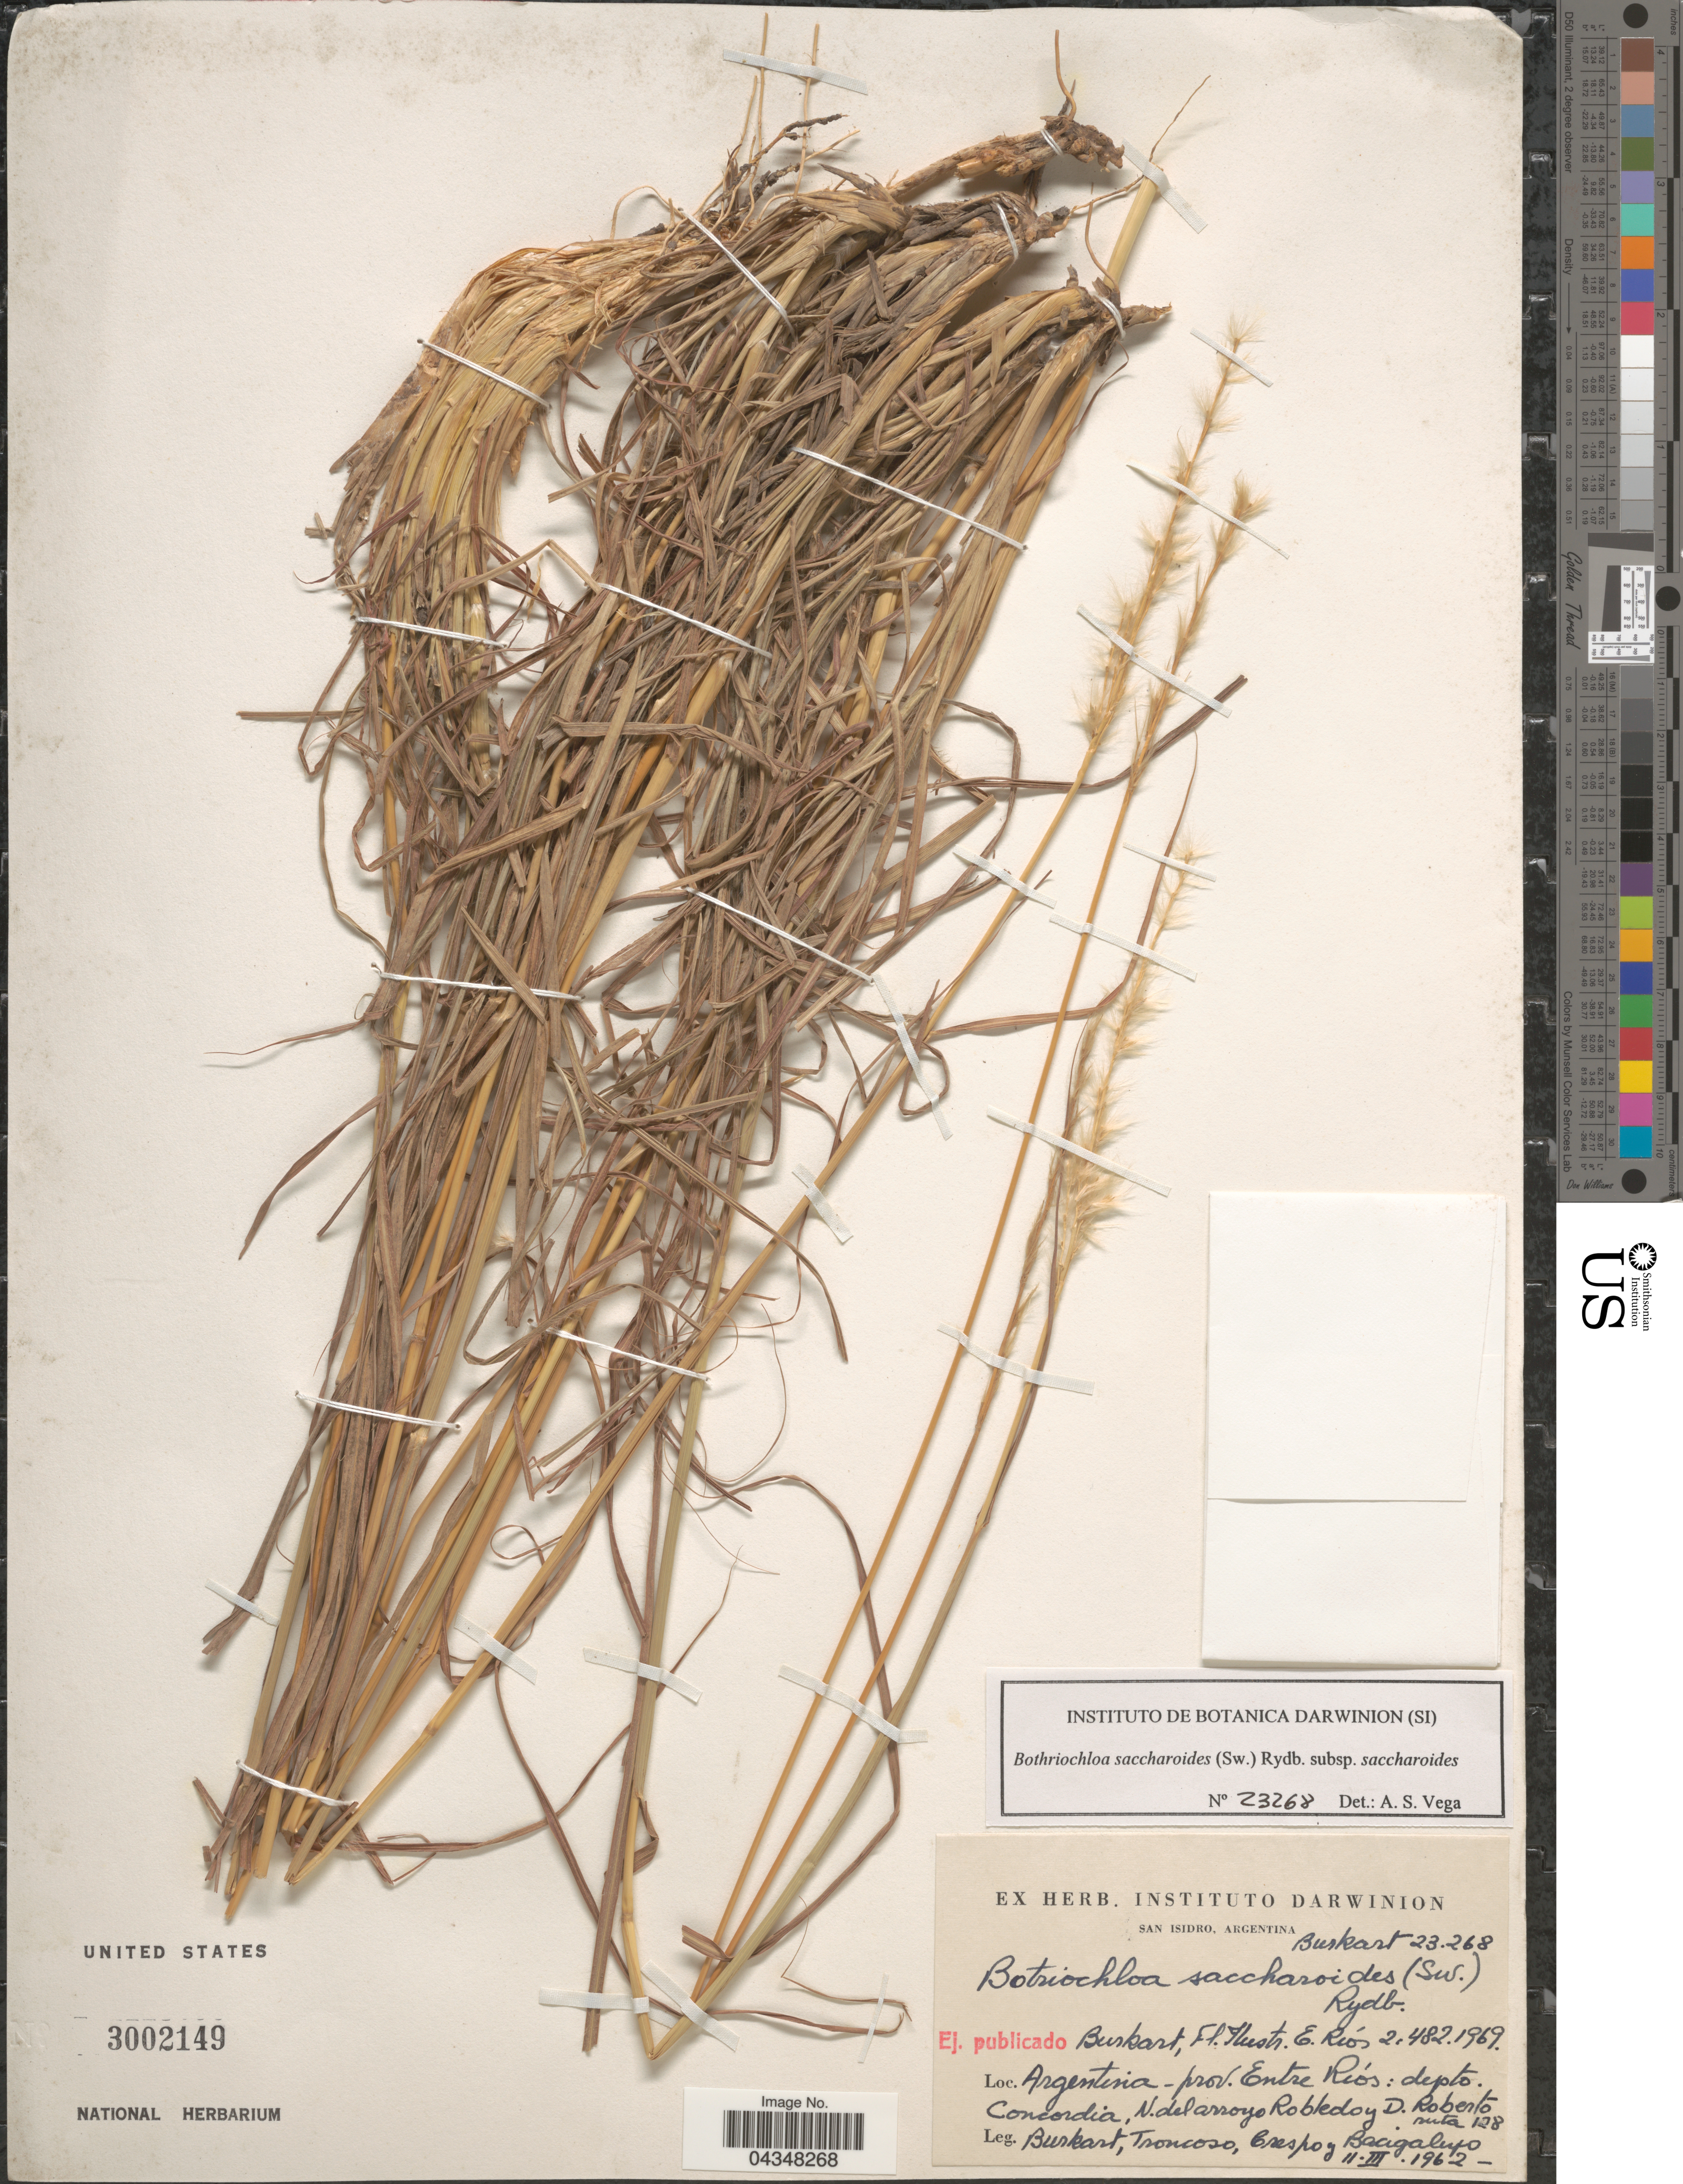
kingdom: Plantae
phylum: Tracheophyta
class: Liliopsida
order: Poales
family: Poaceae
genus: Bothriochloa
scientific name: Bothriochloa laguroides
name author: (DC.) Herter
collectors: -- Burkart, Troncoso, Crespo & Bacigalupo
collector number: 23268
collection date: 1962-03-11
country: Argentina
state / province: Entre Rios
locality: Depto. Concordia, N. del arroyo Robledoy D. Roberto ruta 128.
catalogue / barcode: US 3002149